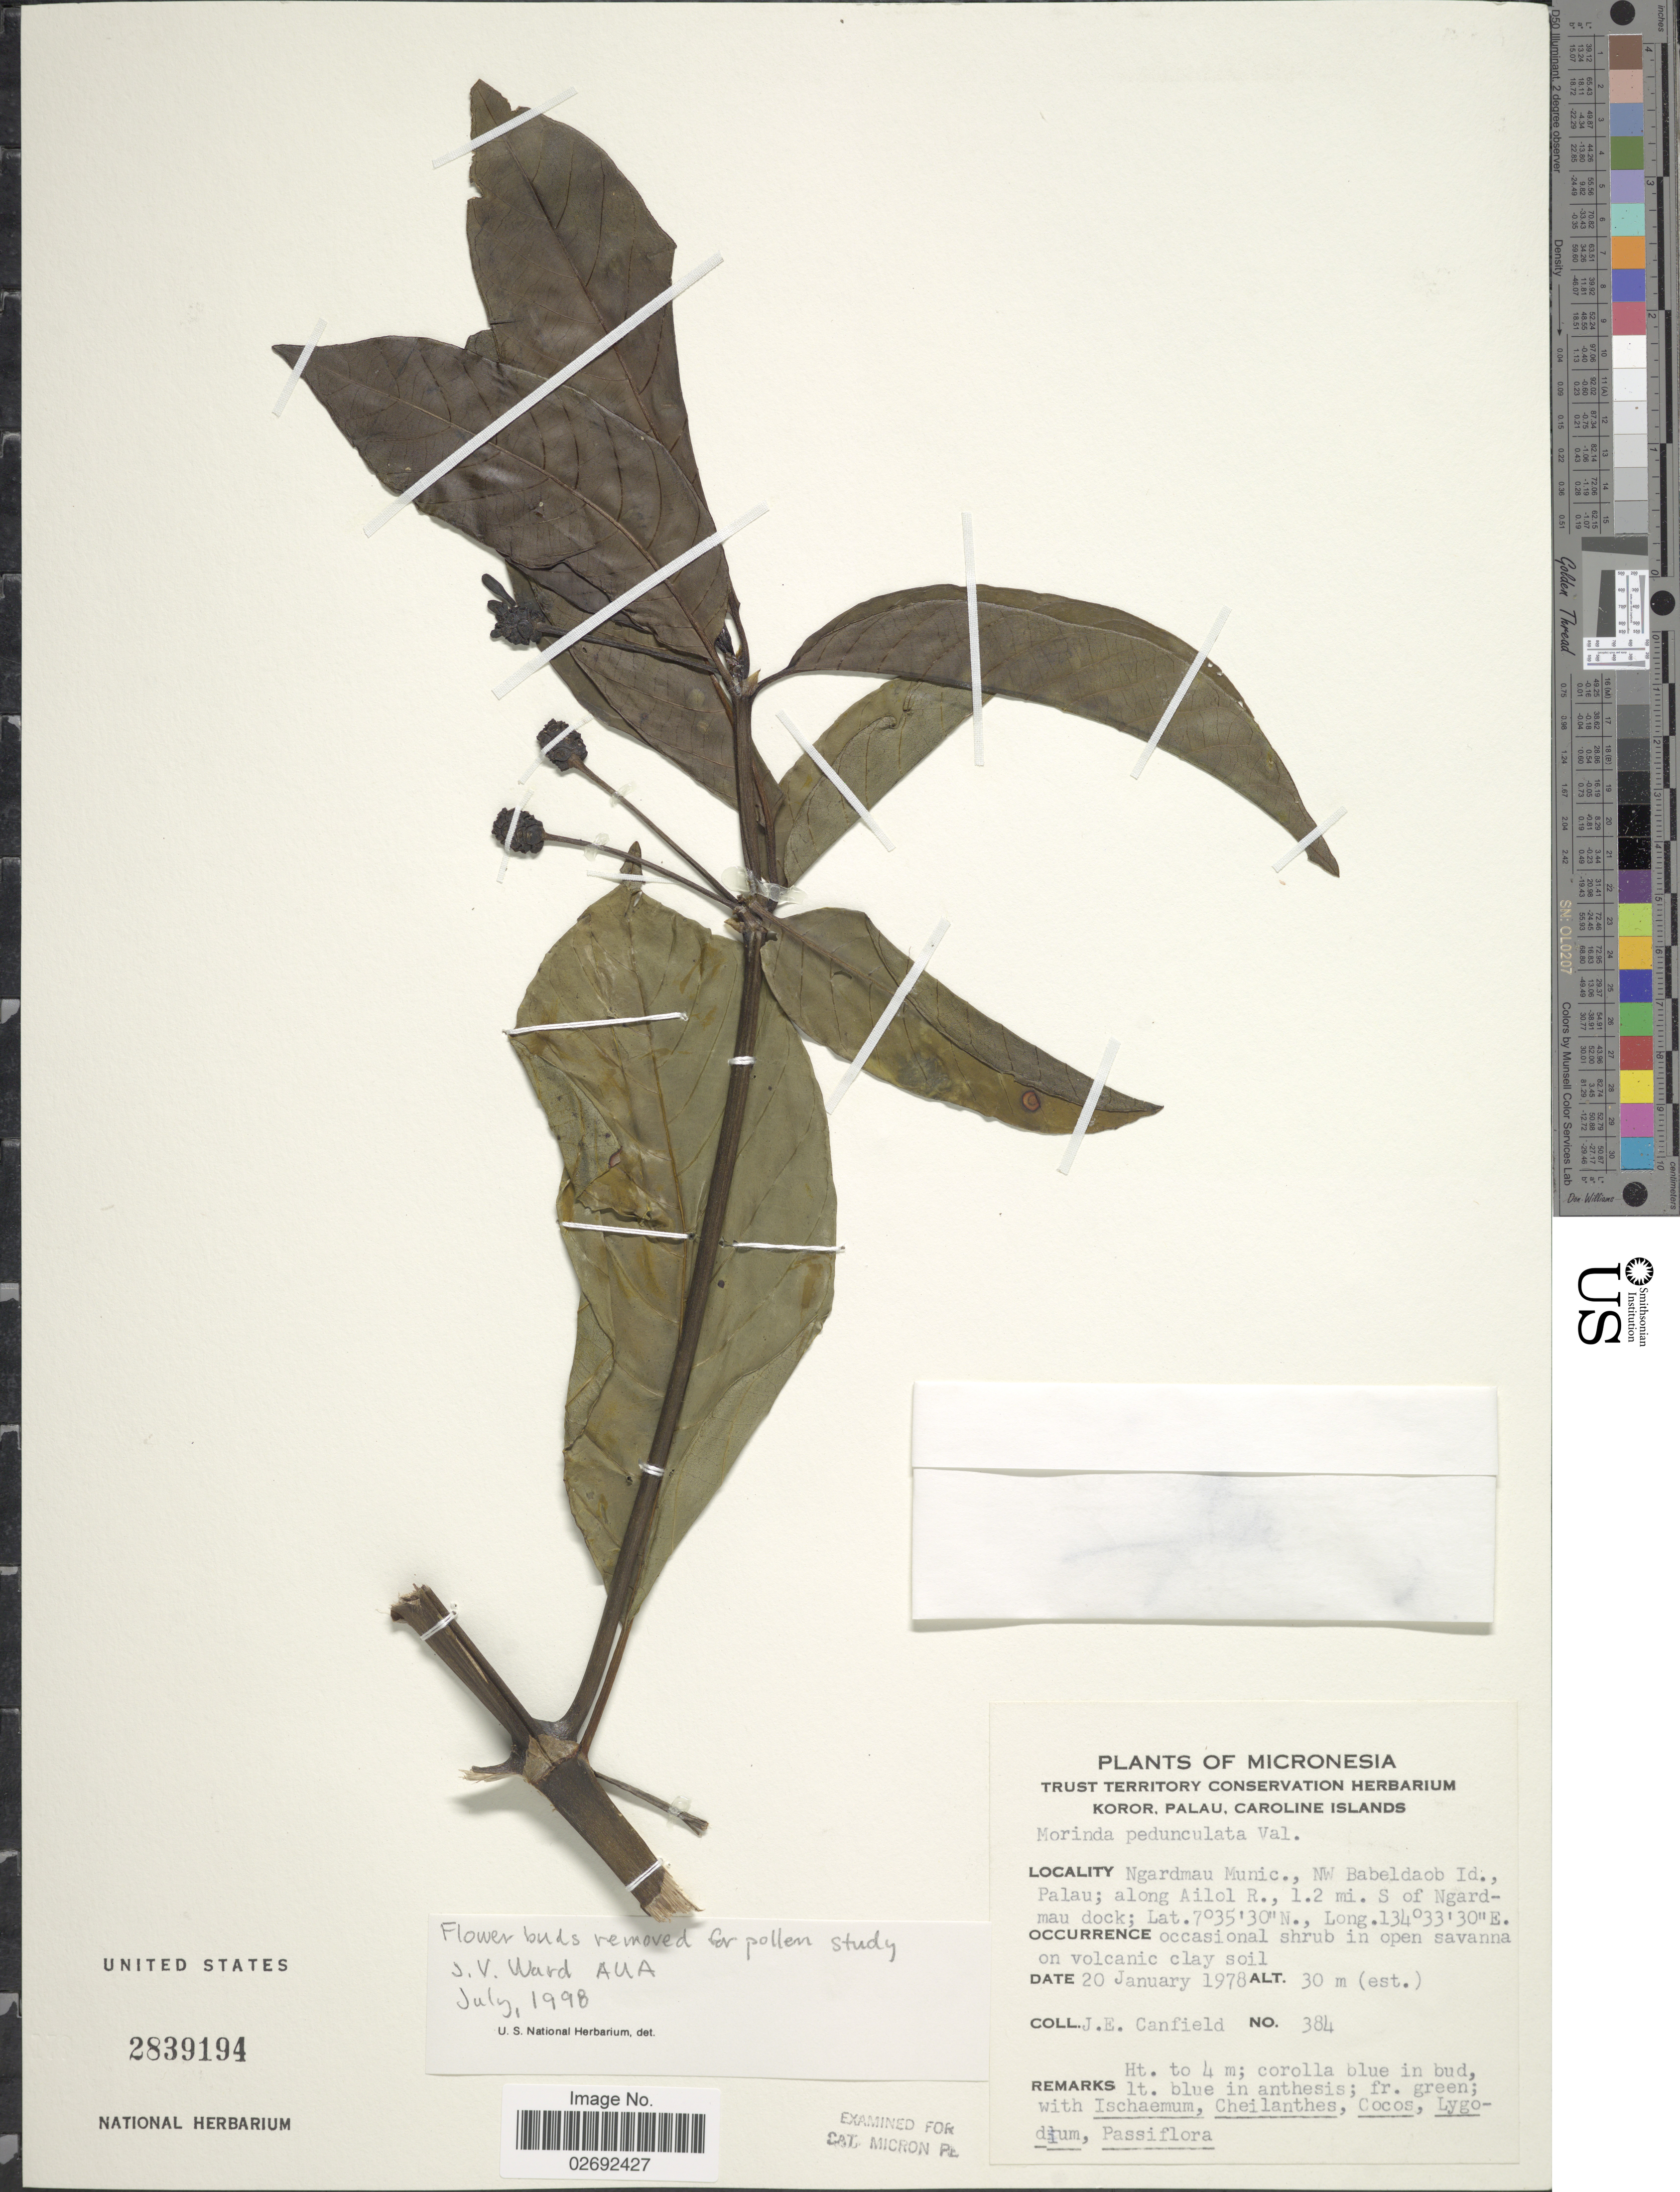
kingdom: Plantae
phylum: Tracheophyta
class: Magnoliopsida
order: Gentianales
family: Rubiaceae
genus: Morinda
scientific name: Morinda pedunculata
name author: Valeton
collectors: J. E. Canfield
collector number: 384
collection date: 1978-01-20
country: Palau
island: Babeldaob [Babelthuap]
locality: Micronesia. Ngardmau Munic., NW Babeldaob Id., Palau, along Ailol R., 1.2 mi. S of Ngardmau dock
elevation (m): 30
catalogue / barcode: US 2839194